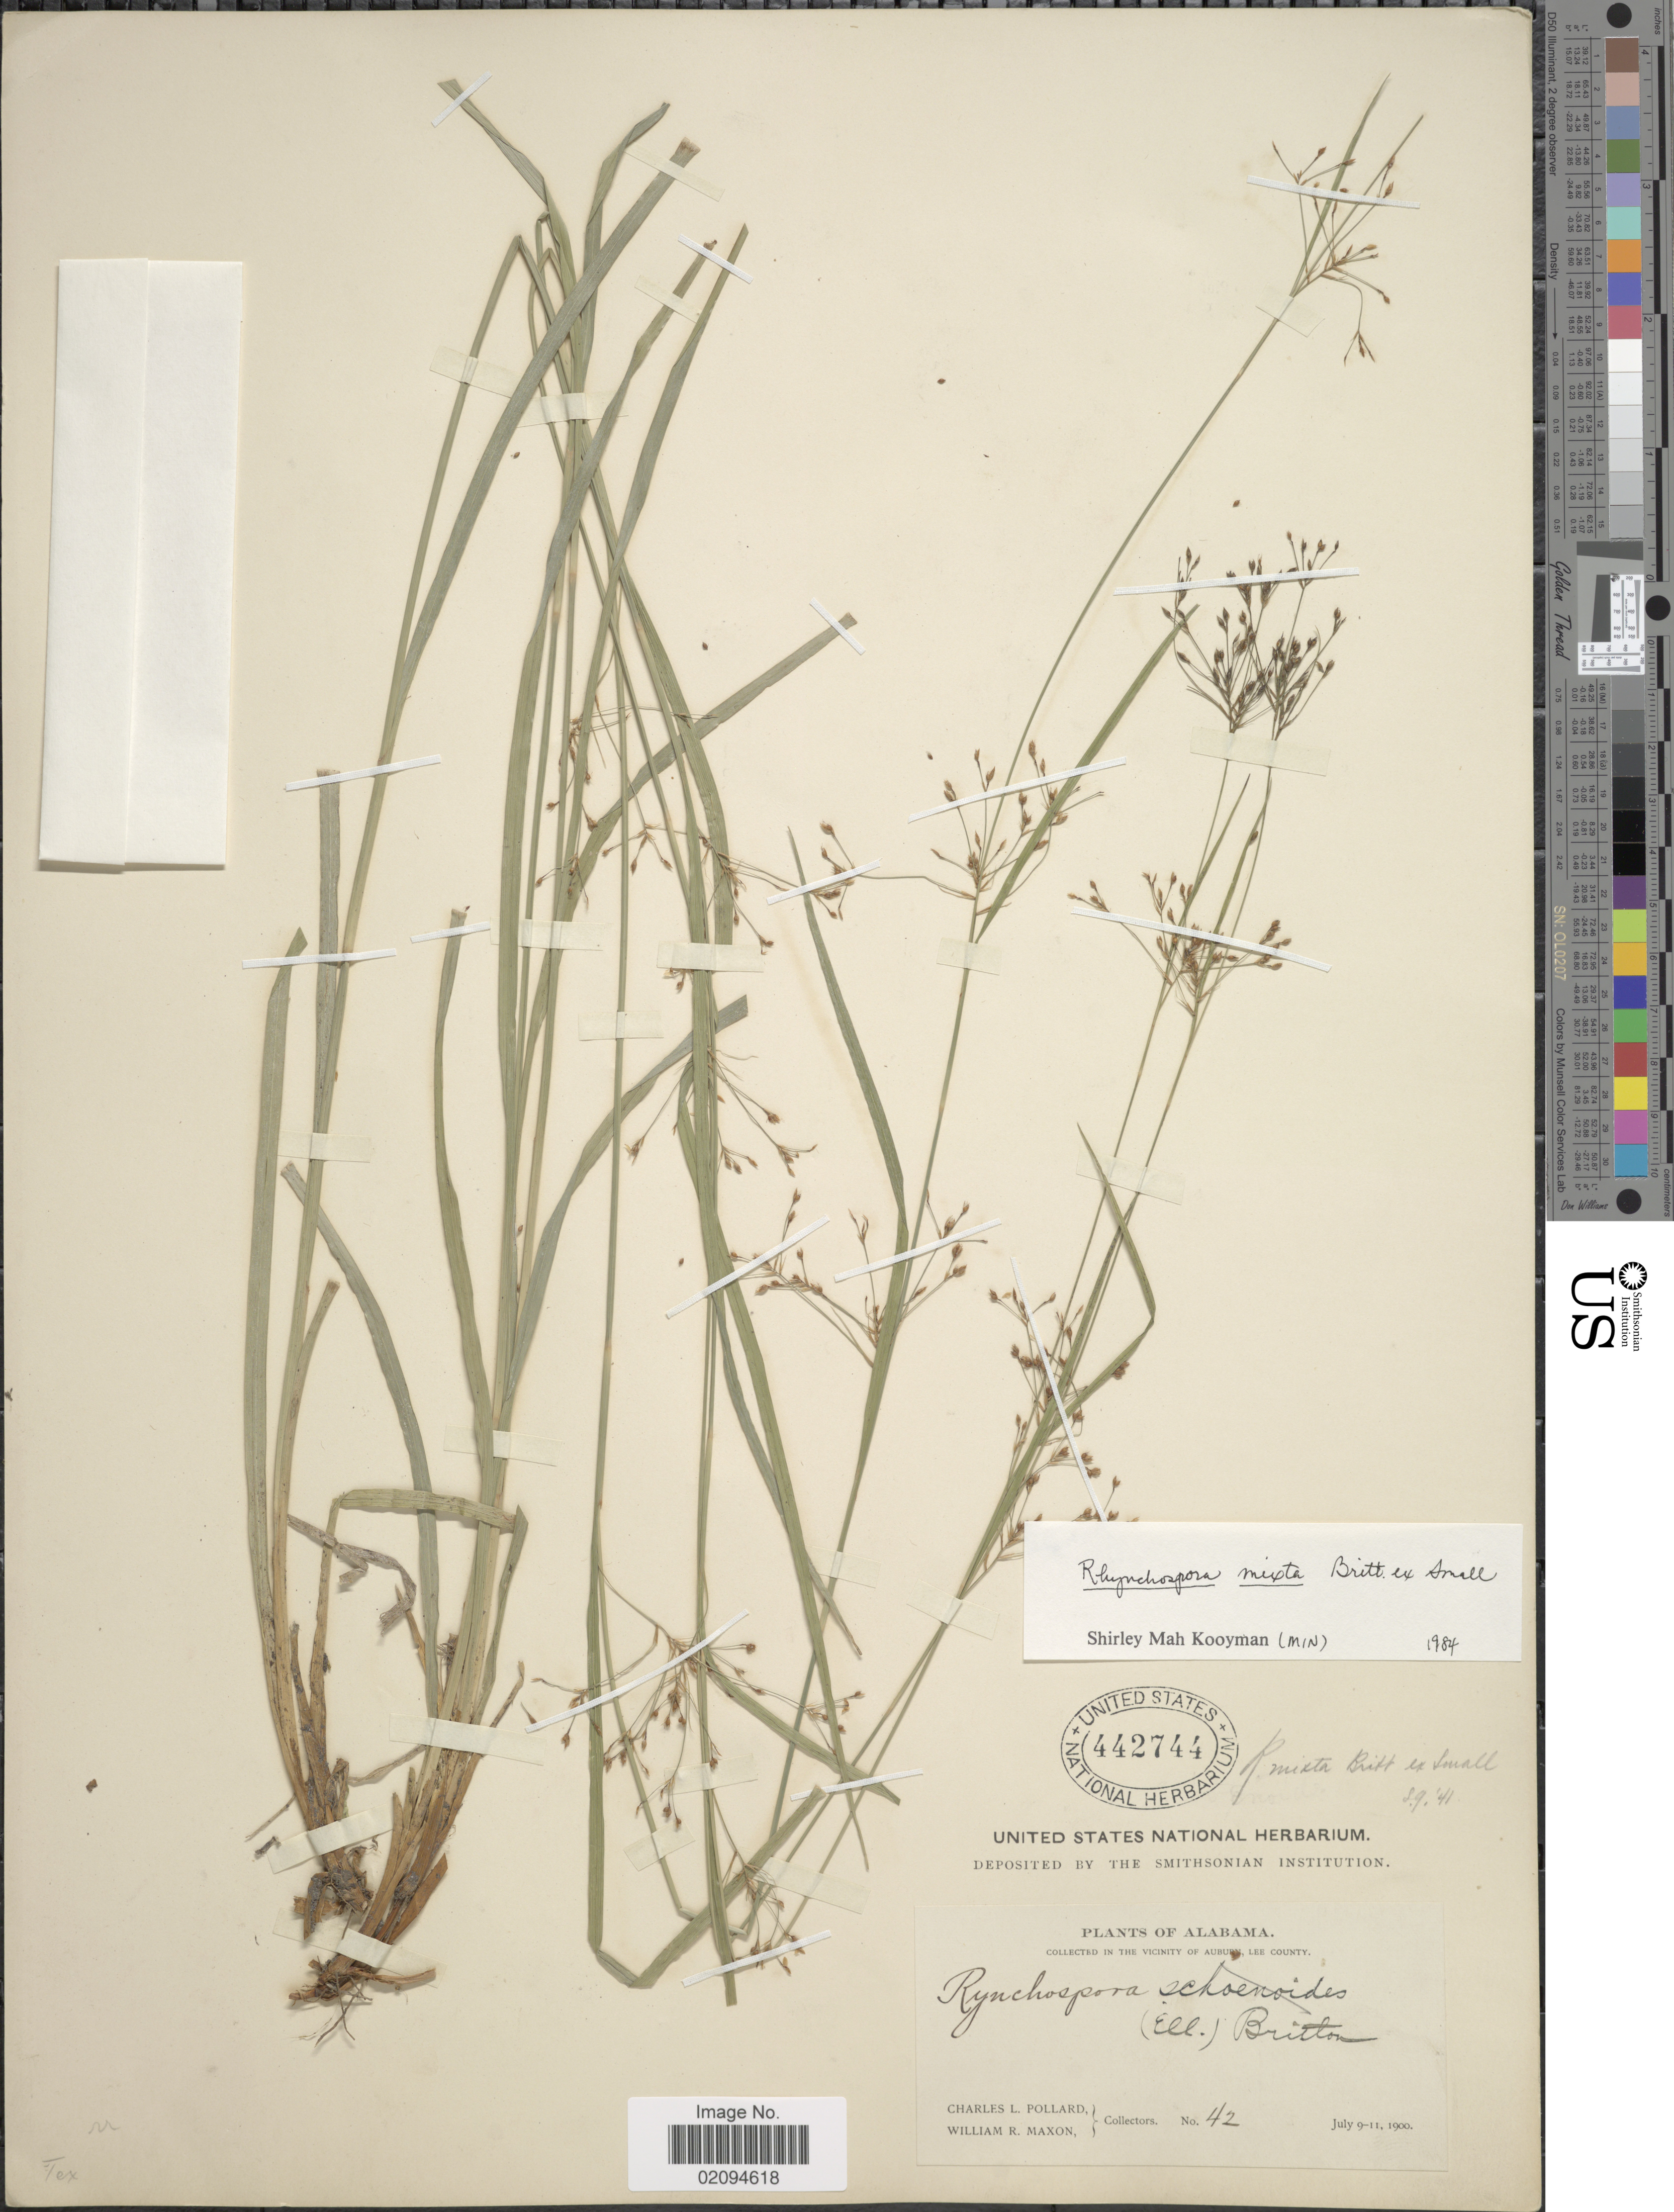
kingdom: Plantae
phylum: Tracheophyta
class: Liliopsida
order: Poales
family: Cyperaceae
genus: Rhynchospora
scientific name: Rhynchospora mixta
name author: Britton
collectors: C. L. Pollard & W. R. Maxon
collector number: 42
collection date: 1900-07-09/1900-07-11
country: United States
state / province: Alabama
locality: In the vicinity of Auburn, Lee County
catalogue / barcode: US 442744